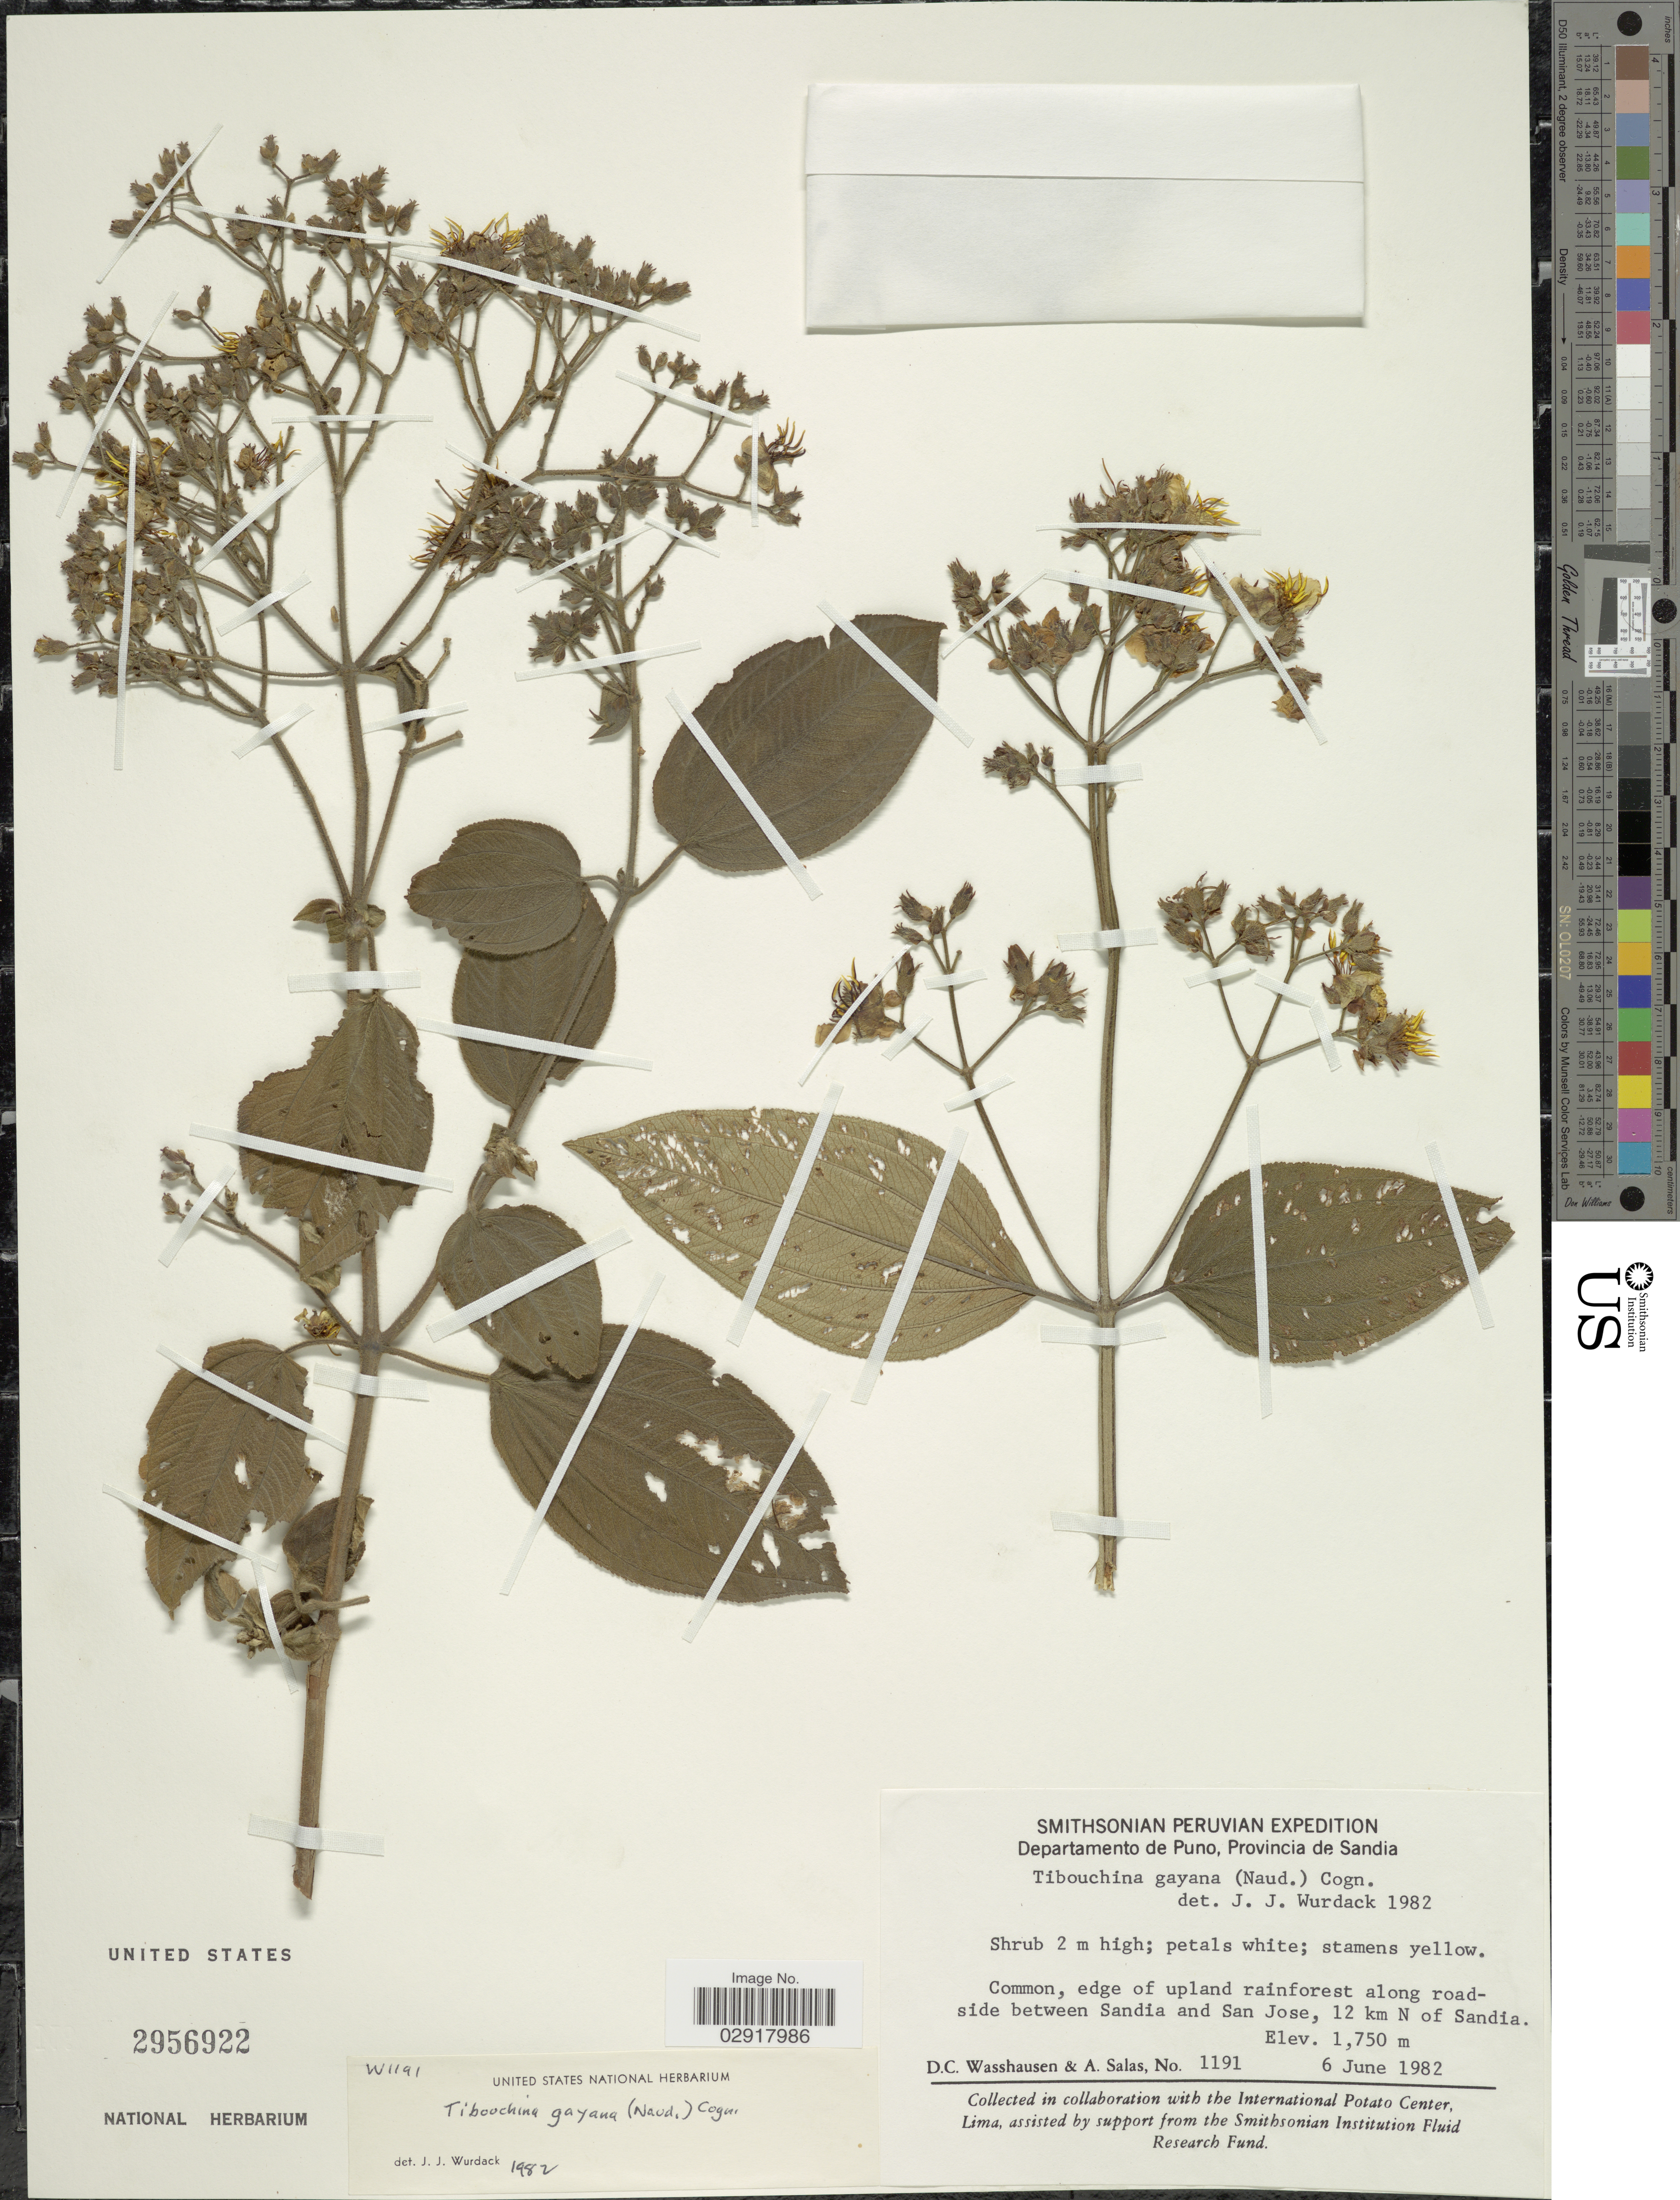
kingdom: Plantae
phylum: Tracheophyta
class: Magnoliopsida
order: Myrtales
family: Melastomataceae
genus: Chaetogastra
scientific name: Chaetogastra gayana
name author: (Naudin) P.J.F. Guim. & Michelang.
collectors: D. C. Wasshausen & A. Salas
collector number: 1191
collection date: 1982-06-06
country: Peru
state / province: Puno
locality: Departamento de Puno, Provincia de Sandia. Common, edge of upland rainforest along roadside between Sandia and San Jose, 12 km N of Sandia.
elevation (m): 1750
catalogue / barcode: US 2956922